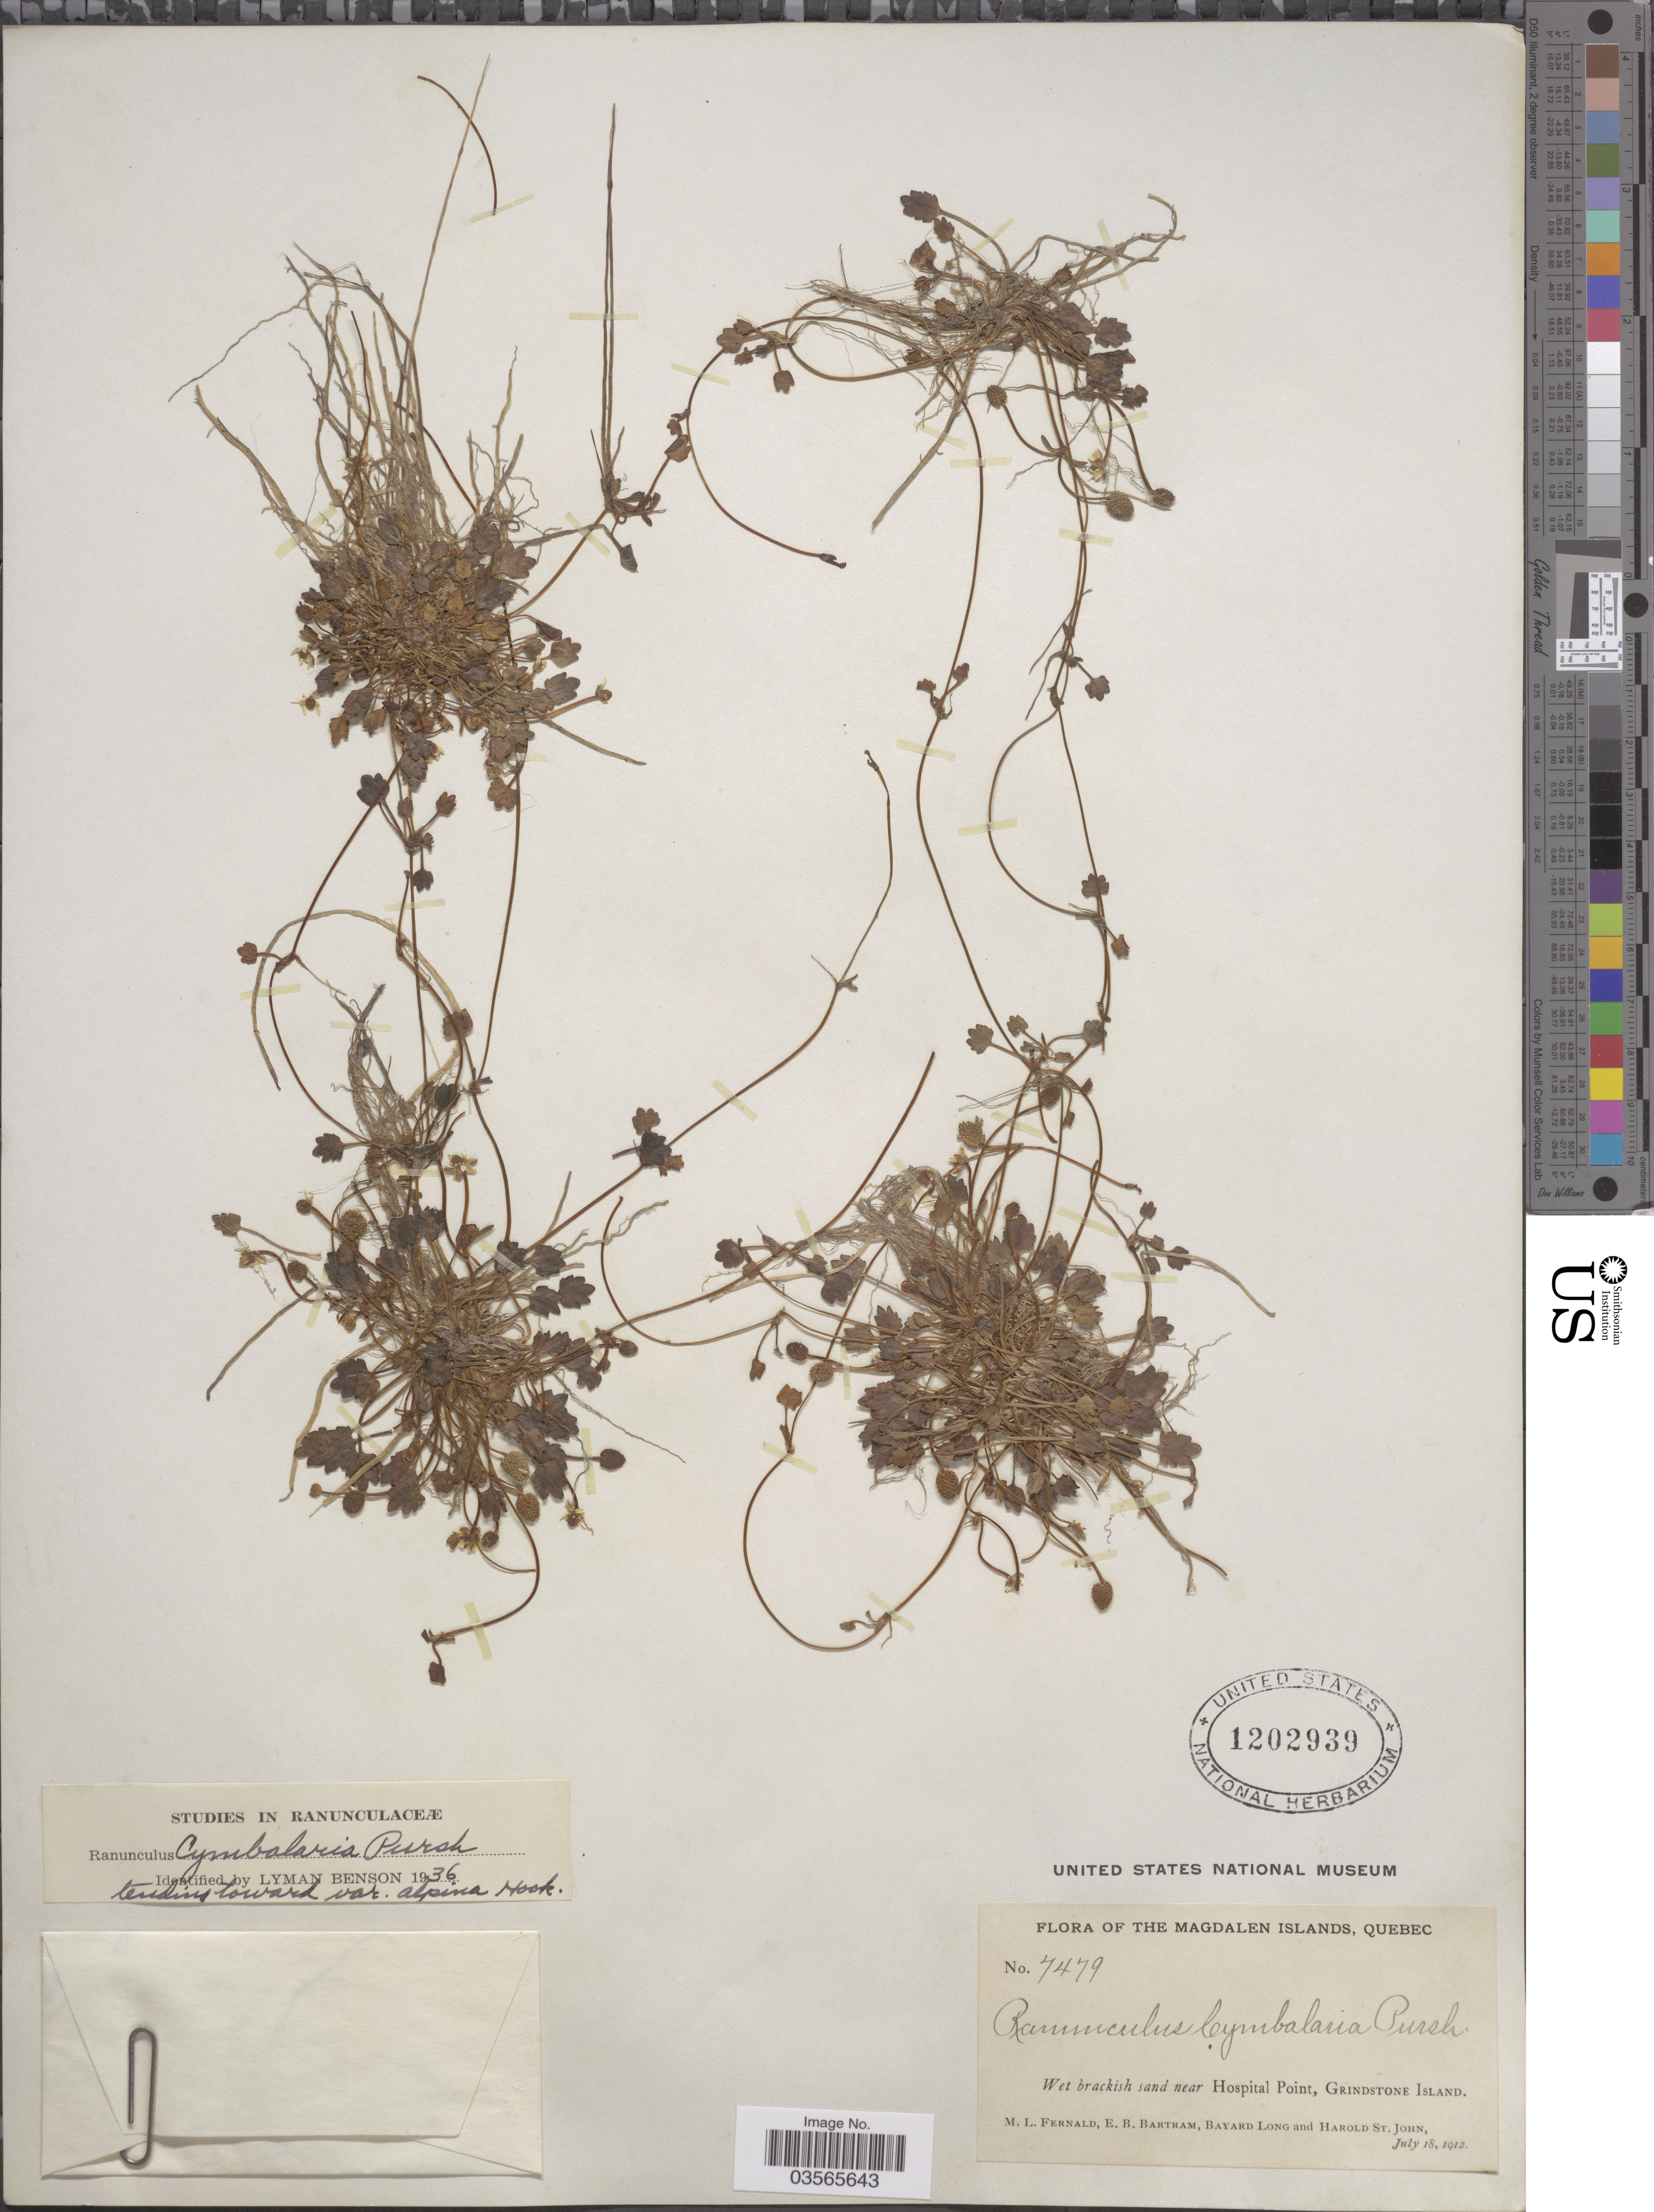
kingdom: Plantae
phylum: Tracheophyta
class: Magnoliopsida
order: Ranunculales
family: Ranunculaceae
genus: Halerpestes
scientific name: Halerpestes cymbalaria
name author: (Pursh) Greene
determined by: Strong, M. T., (US), Smithsonian Institution - National Museum of Natural History (UNITED STATES)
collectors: M. L. Fernald, E. B. Bartram, B. Long & H. St. John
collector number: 7479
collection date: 1912-07-18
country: Canada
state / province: Quebec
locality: The Magdalen Islands. Wet brackish sand near Hospital Point, Grindstone Island.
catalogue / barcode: US 1202939